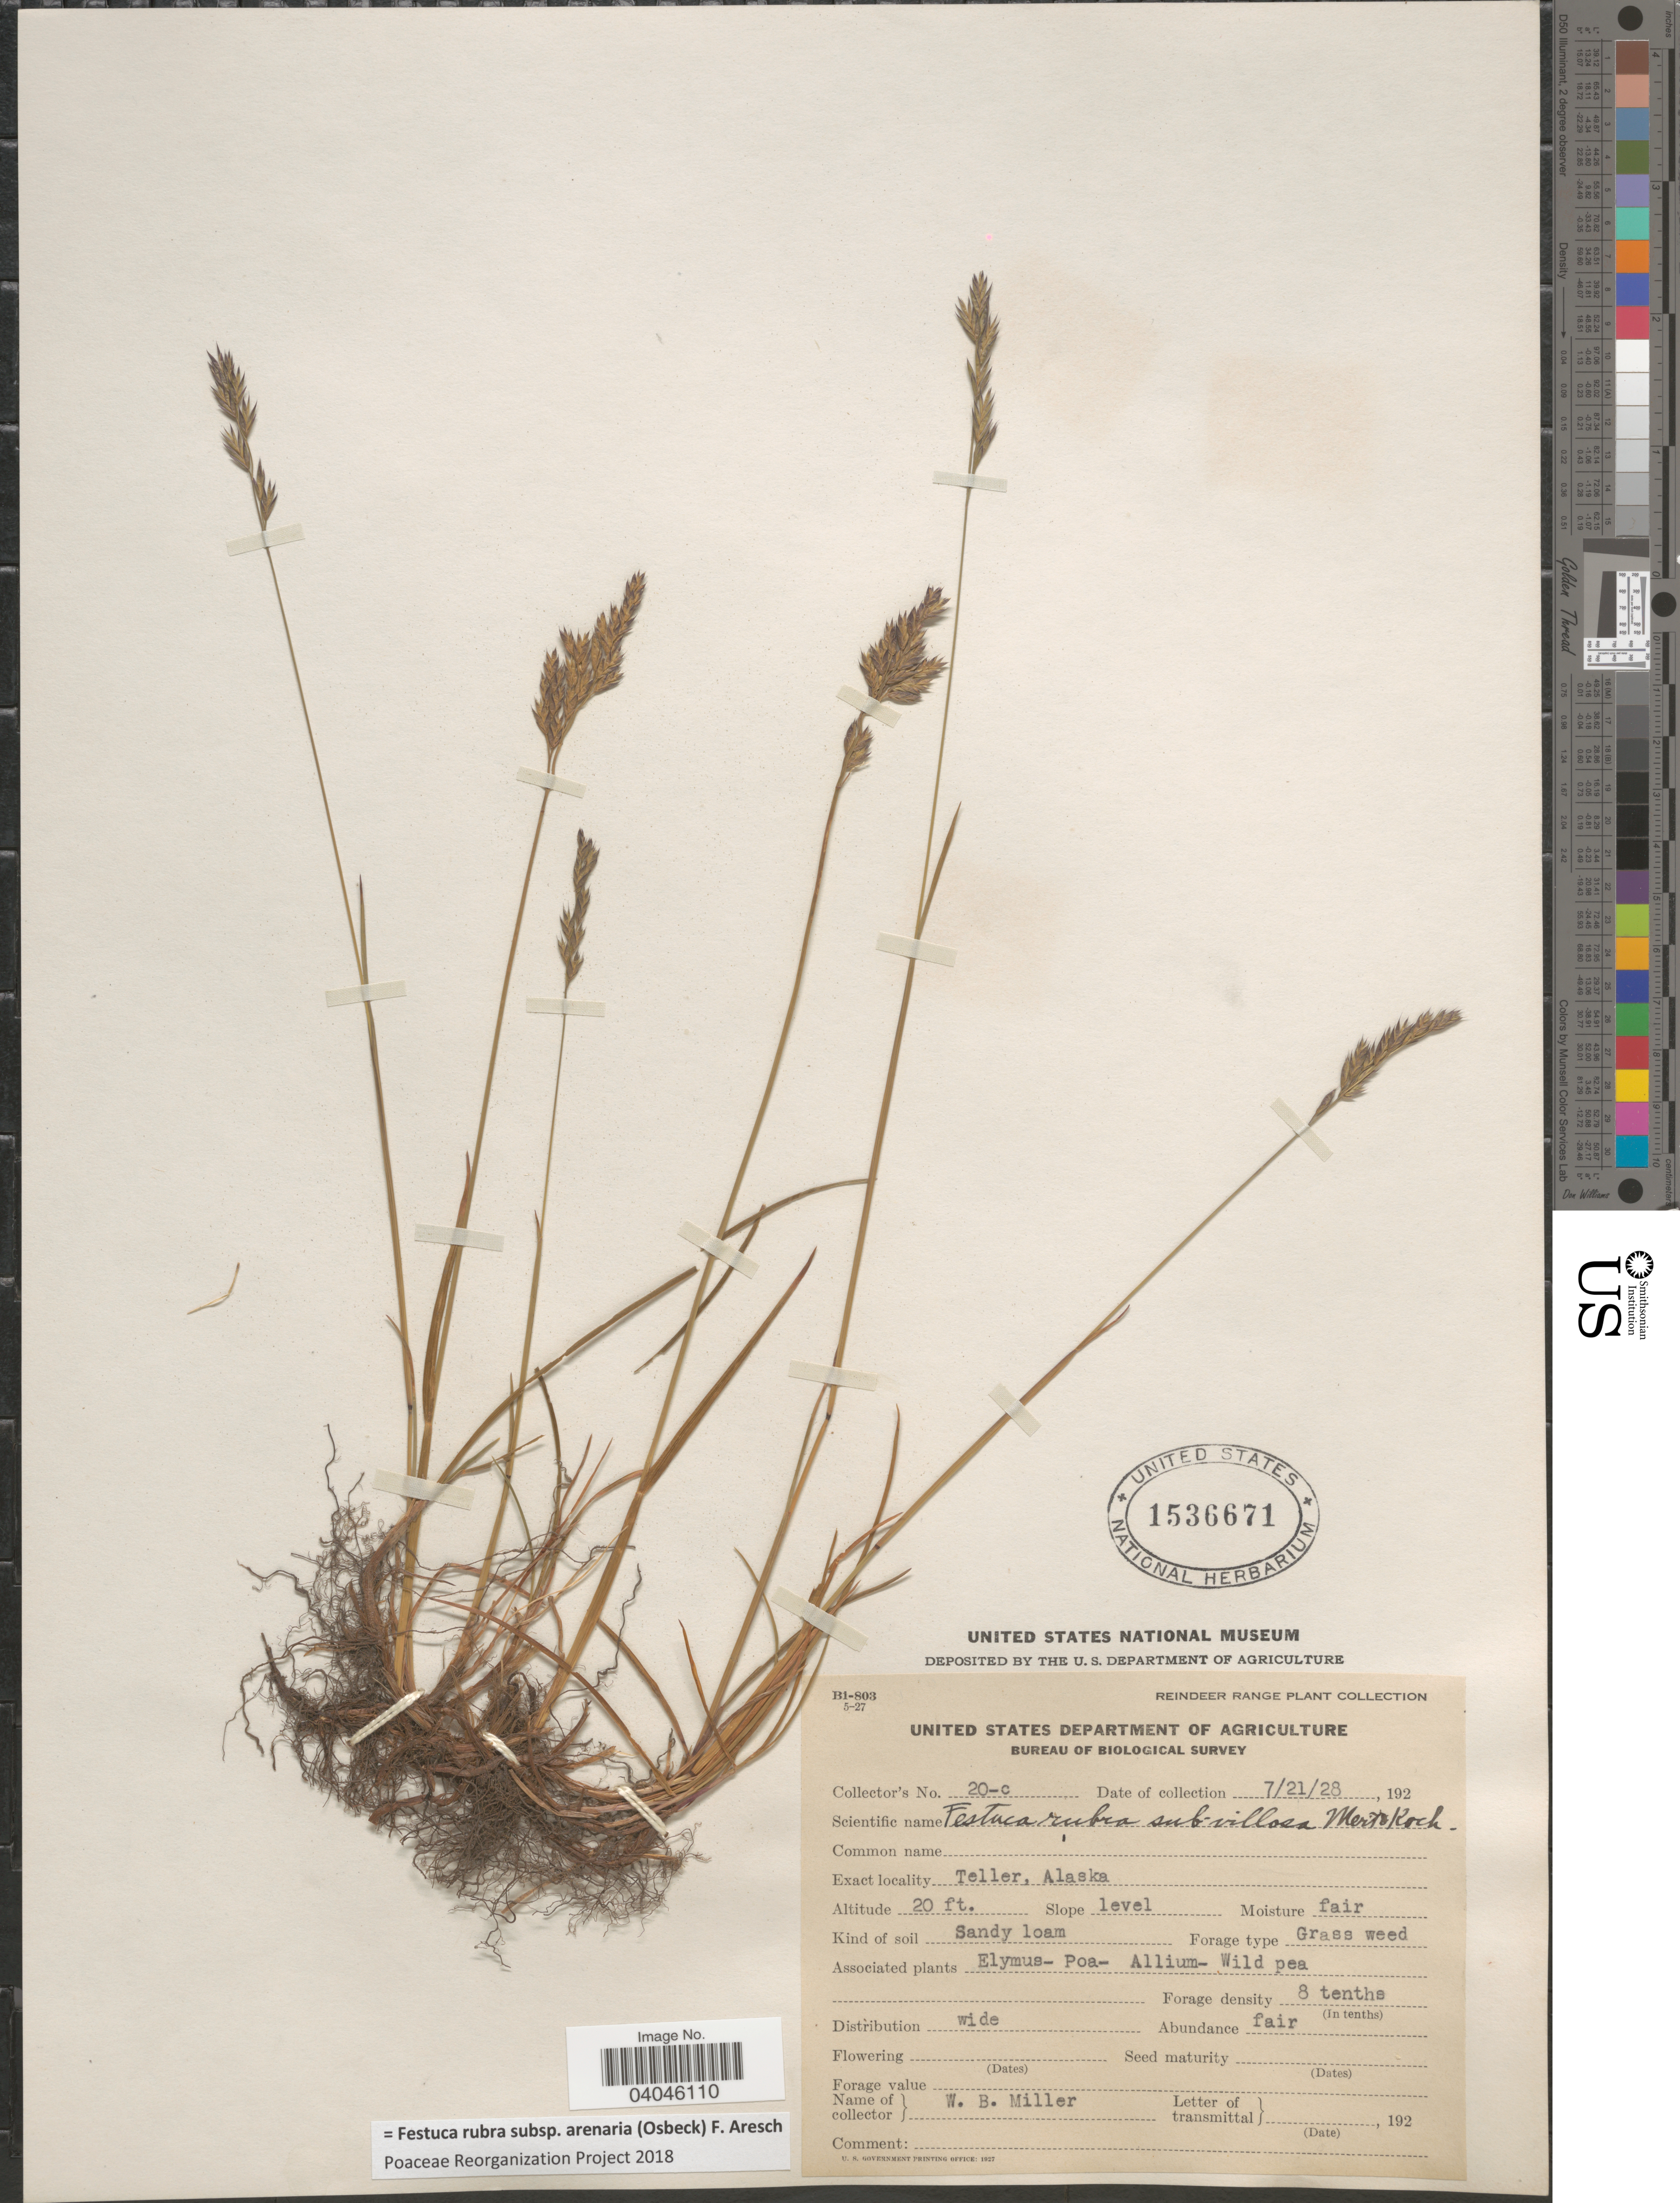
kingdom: Plantae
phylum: Tracheophyta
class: Liliopsida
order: Poales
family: Poaceae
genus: Festuca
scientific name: Festuca rubra subsp. arenaria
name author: (Osbeck) F. Aresch.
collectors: W. Miller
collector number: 20-c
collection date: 1928-07-21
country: United States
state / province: Alaska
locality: Teller.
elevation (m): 6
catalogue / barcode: US 1536671